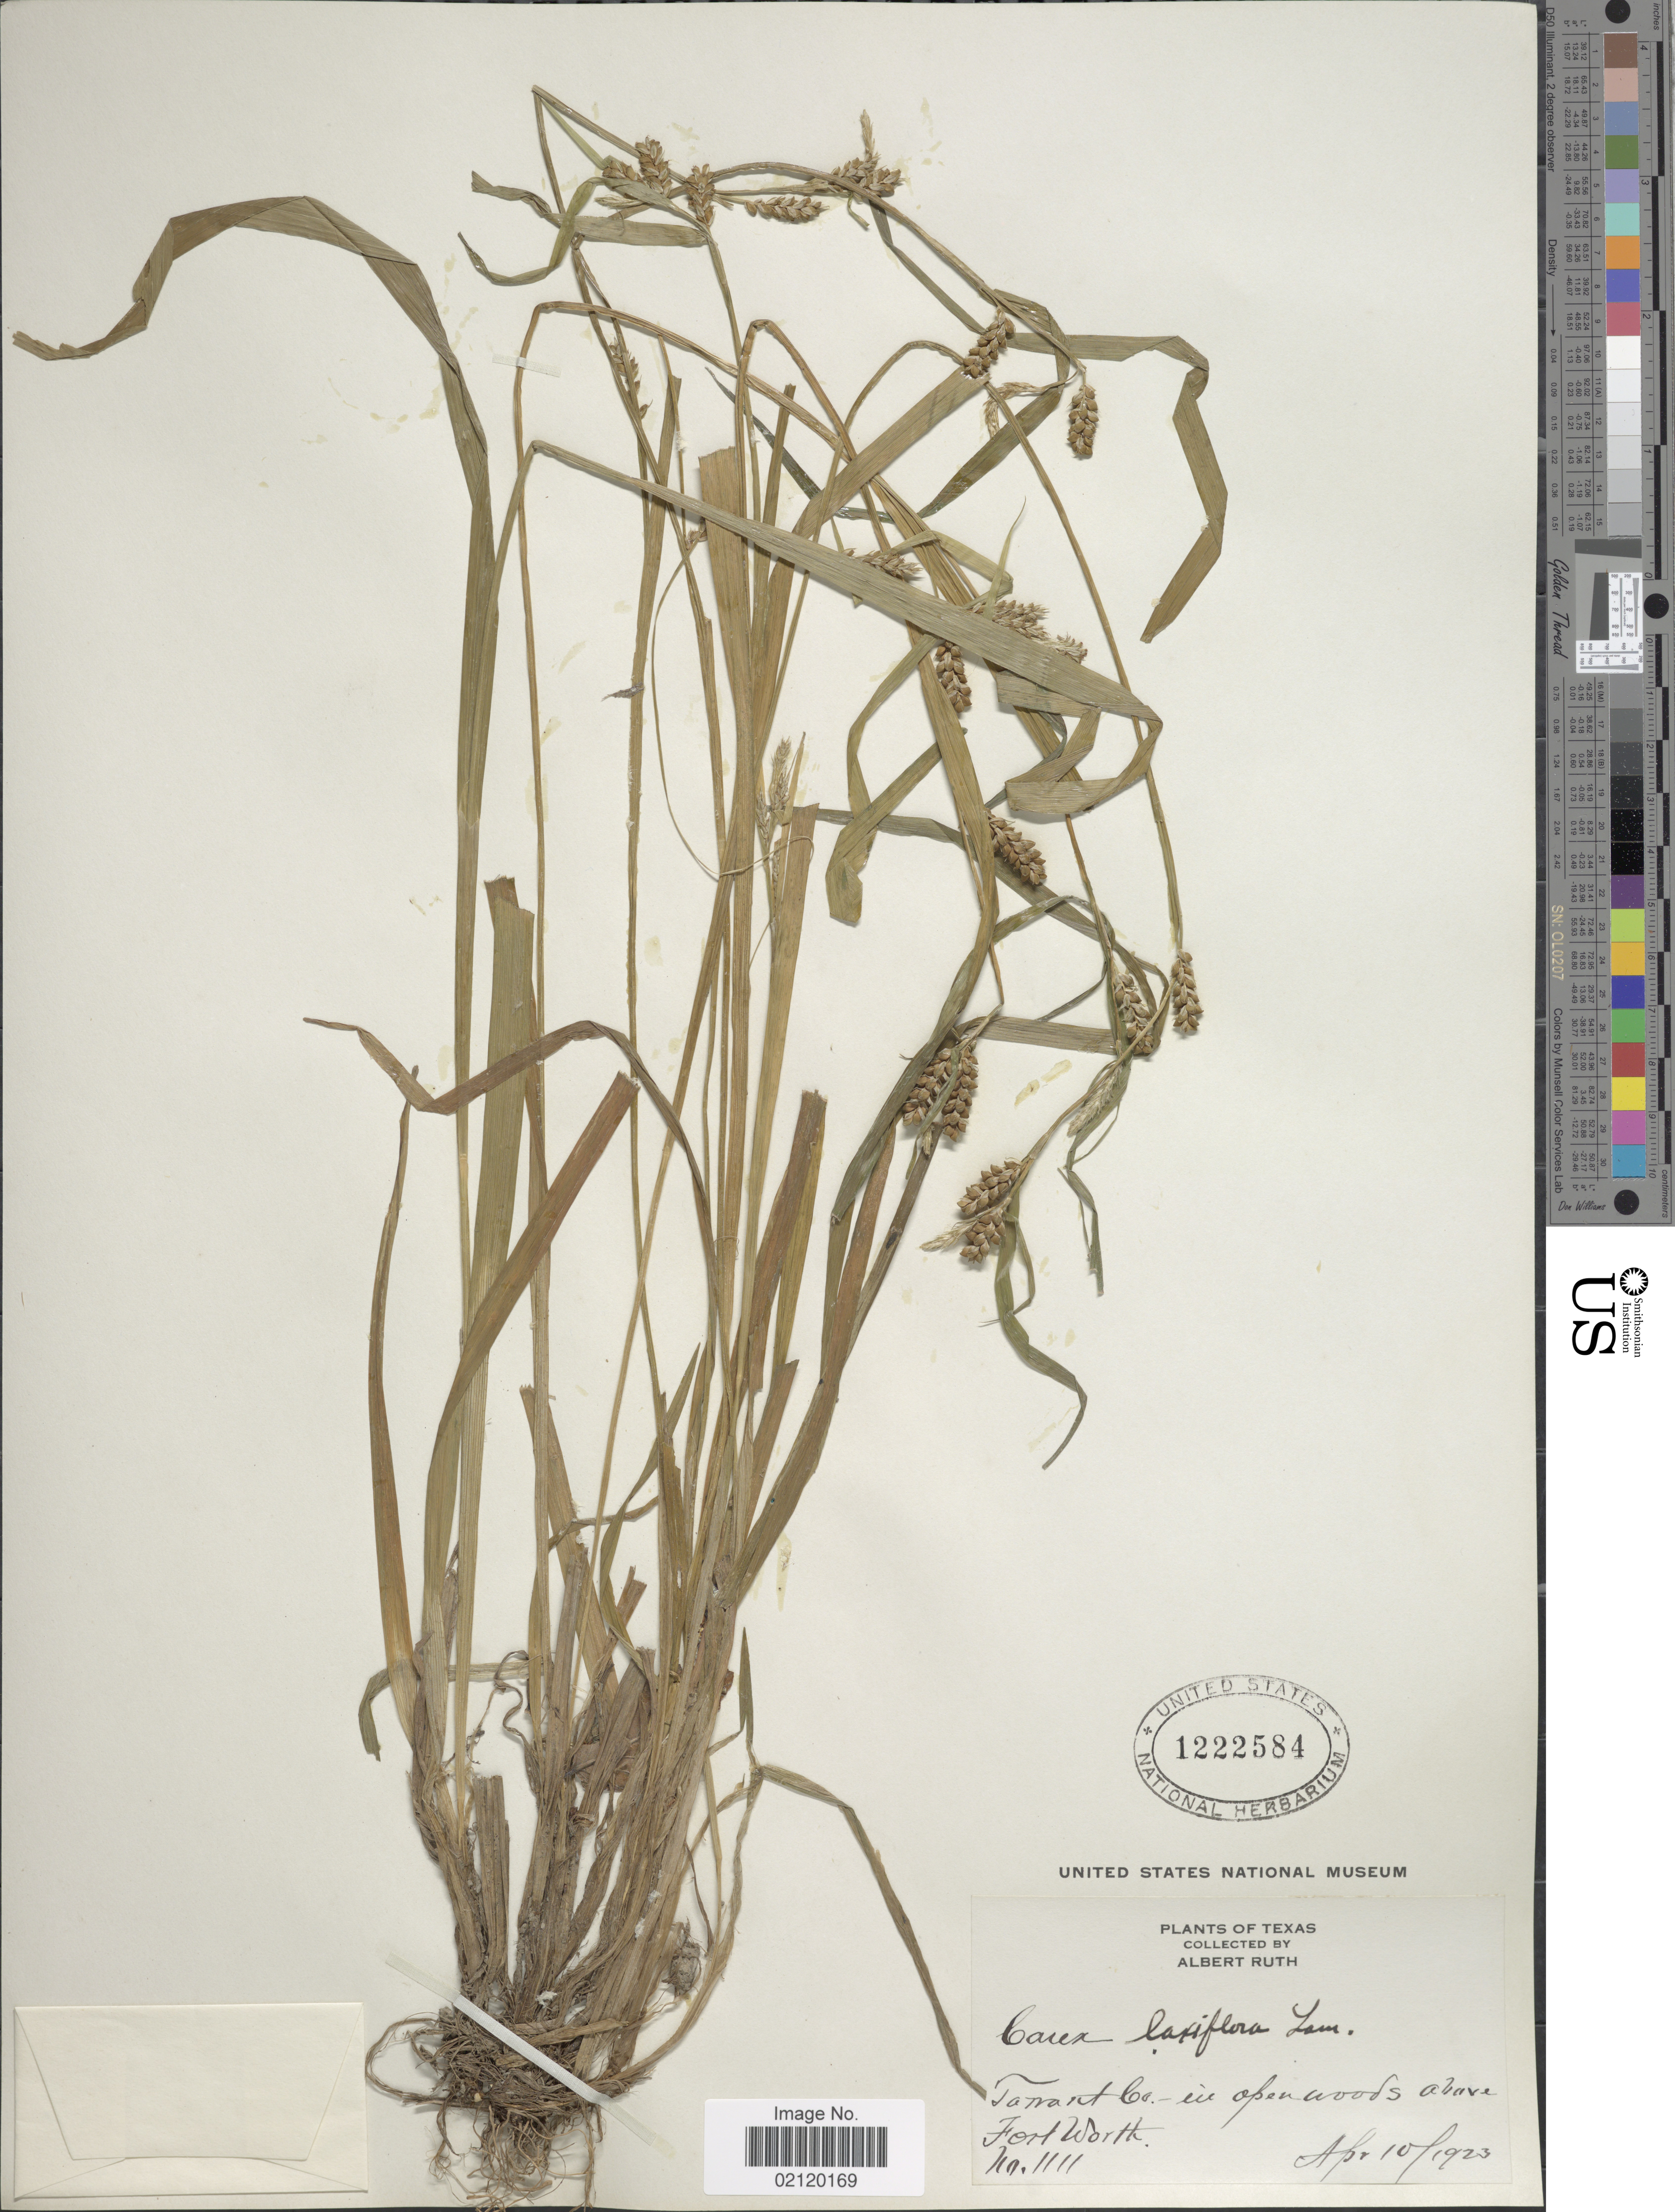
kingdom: Plantae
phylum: Tracheophyta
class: Liliopsida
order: Poales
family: Cyperaceae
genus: Carex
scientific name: Carex laxiflora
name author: Lam.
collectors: A. Ruth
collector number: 1111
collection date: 1923-04-10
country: United States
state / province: Texas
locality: Tarrant Co. - in open woods above Fort Worth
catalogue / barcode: US 1222584